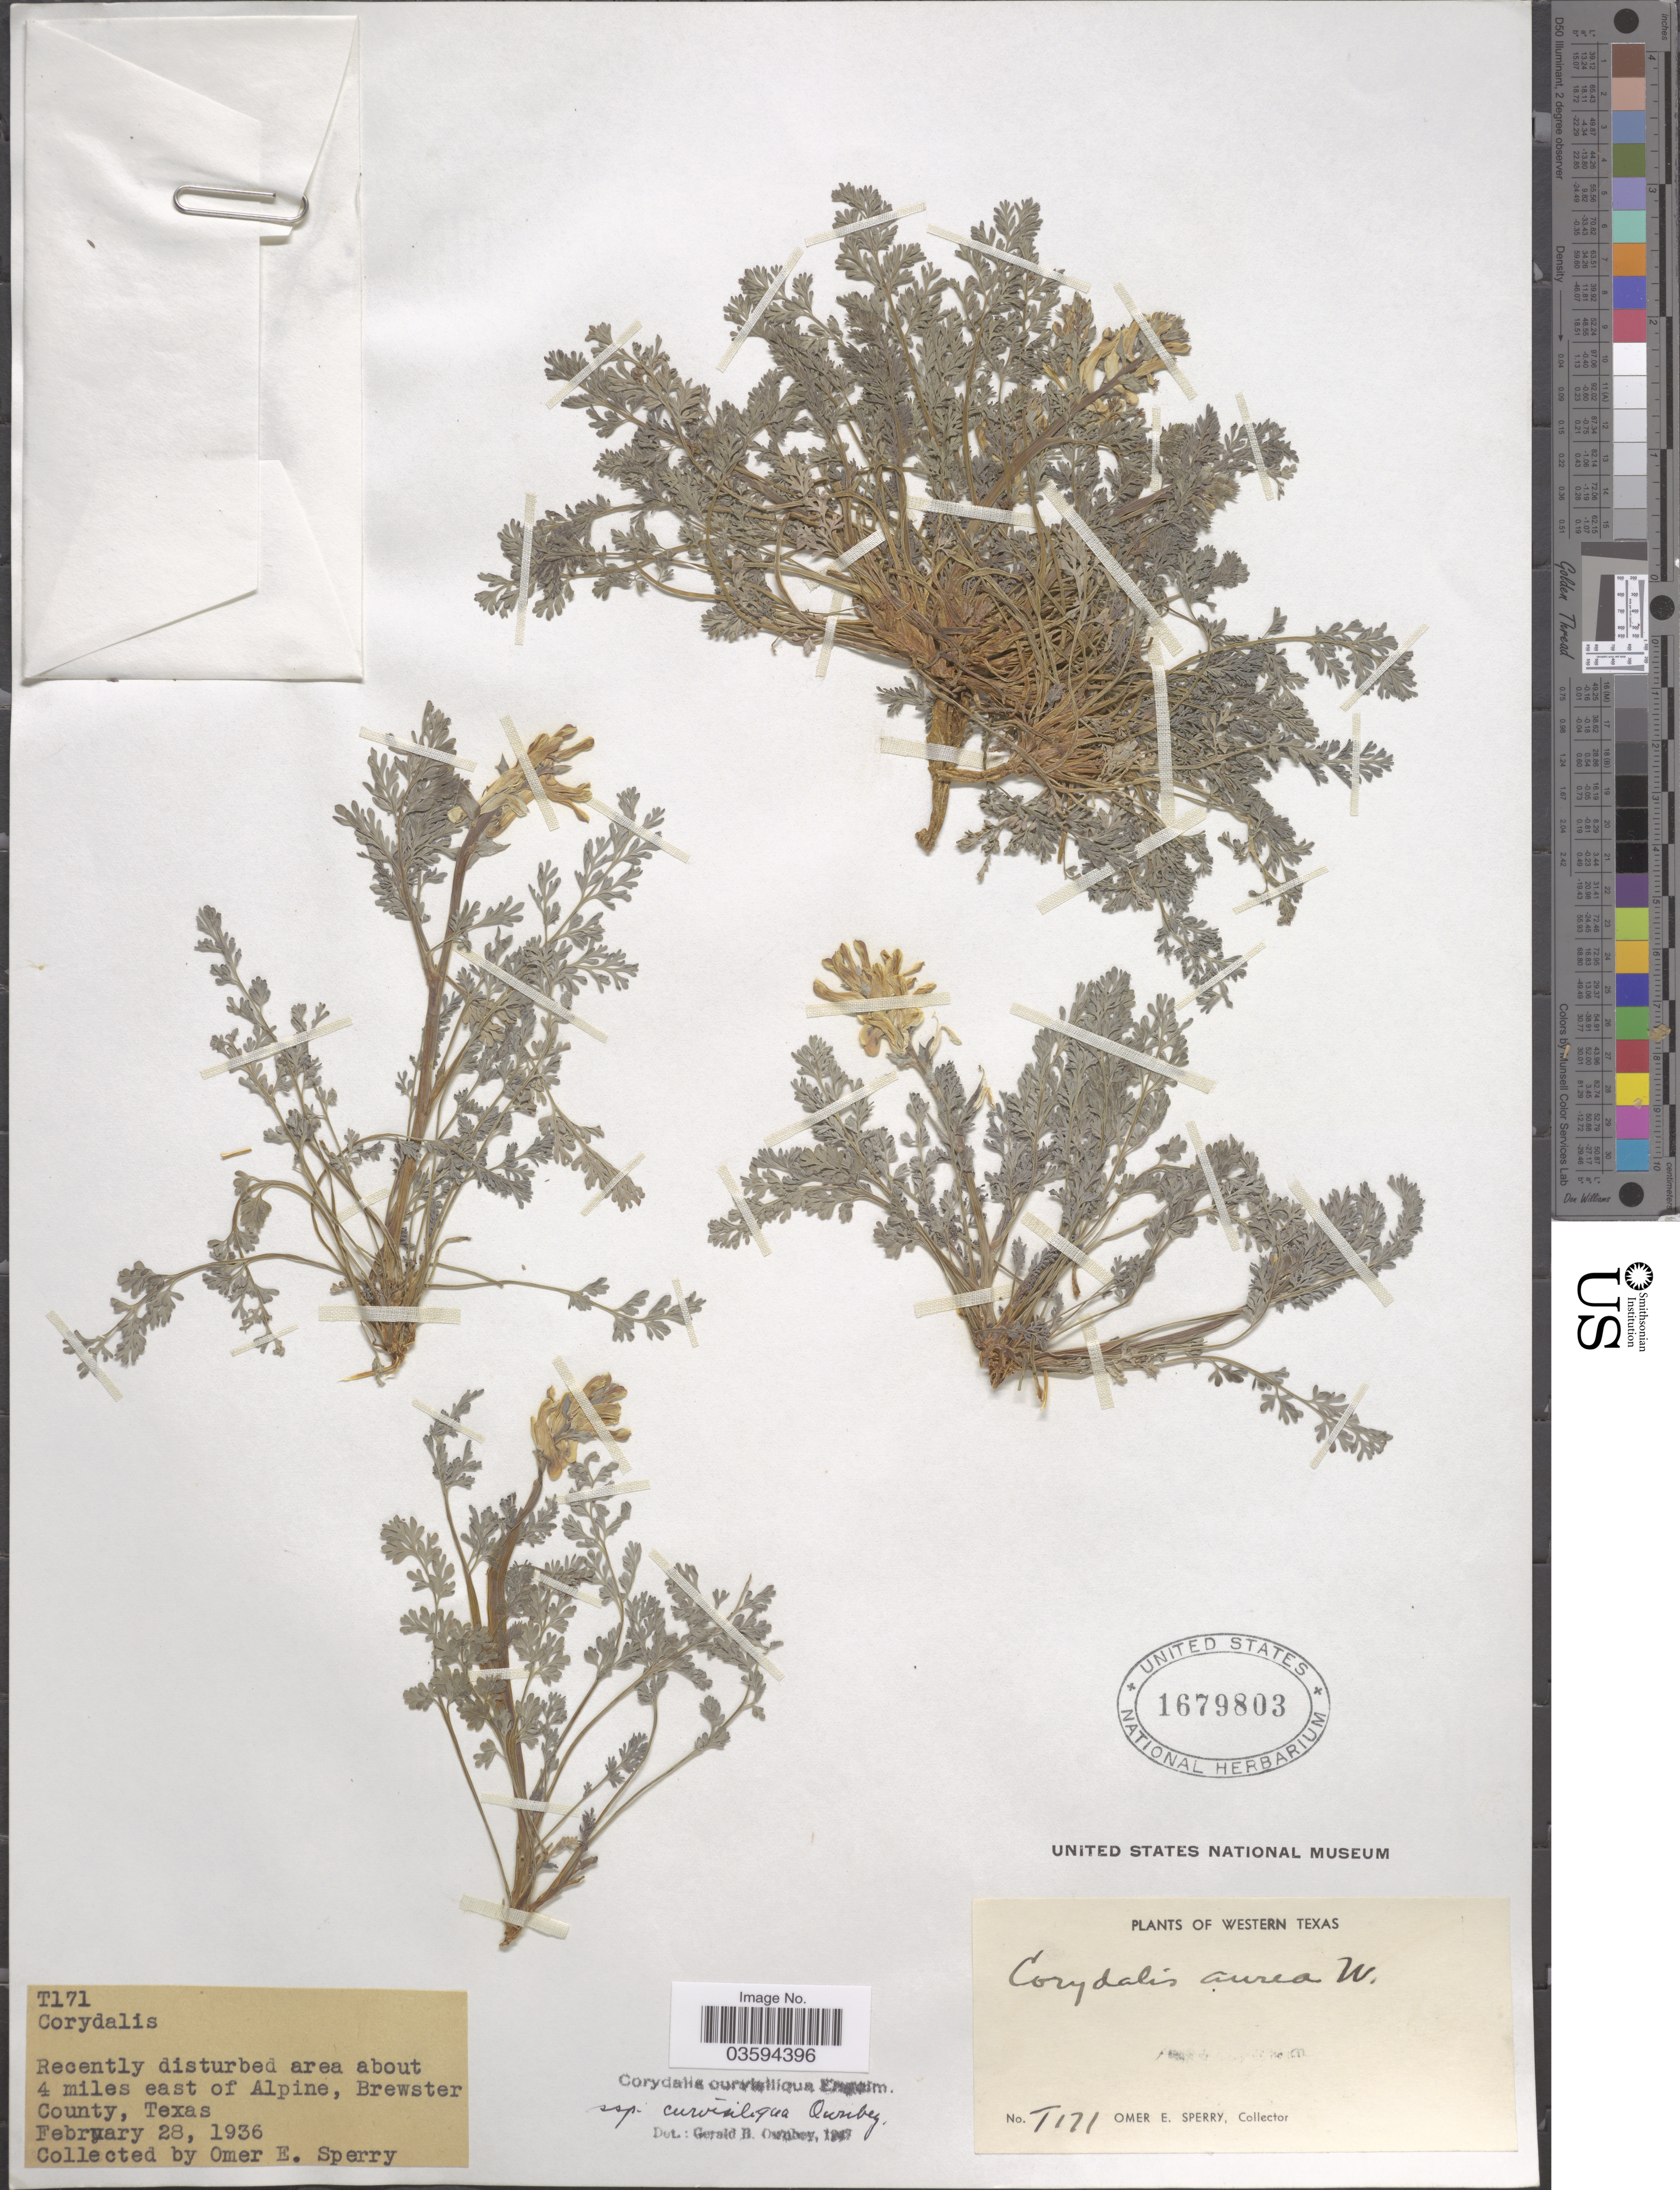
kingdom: Plantae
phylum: Tracheophyta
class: Magnoliopsida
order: Ranunculales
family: Papaveraceae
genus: Corydalis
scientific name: Corydalis curvisiliqua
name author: (A. Gray) Engelm. ex A. Gray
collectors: O. E. Sperry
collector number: T171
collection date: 1936-02-28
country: United States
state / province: Texas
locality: Western Texas. About 4 miles east of Alpine, Brewster County.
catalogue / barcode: US 1679803